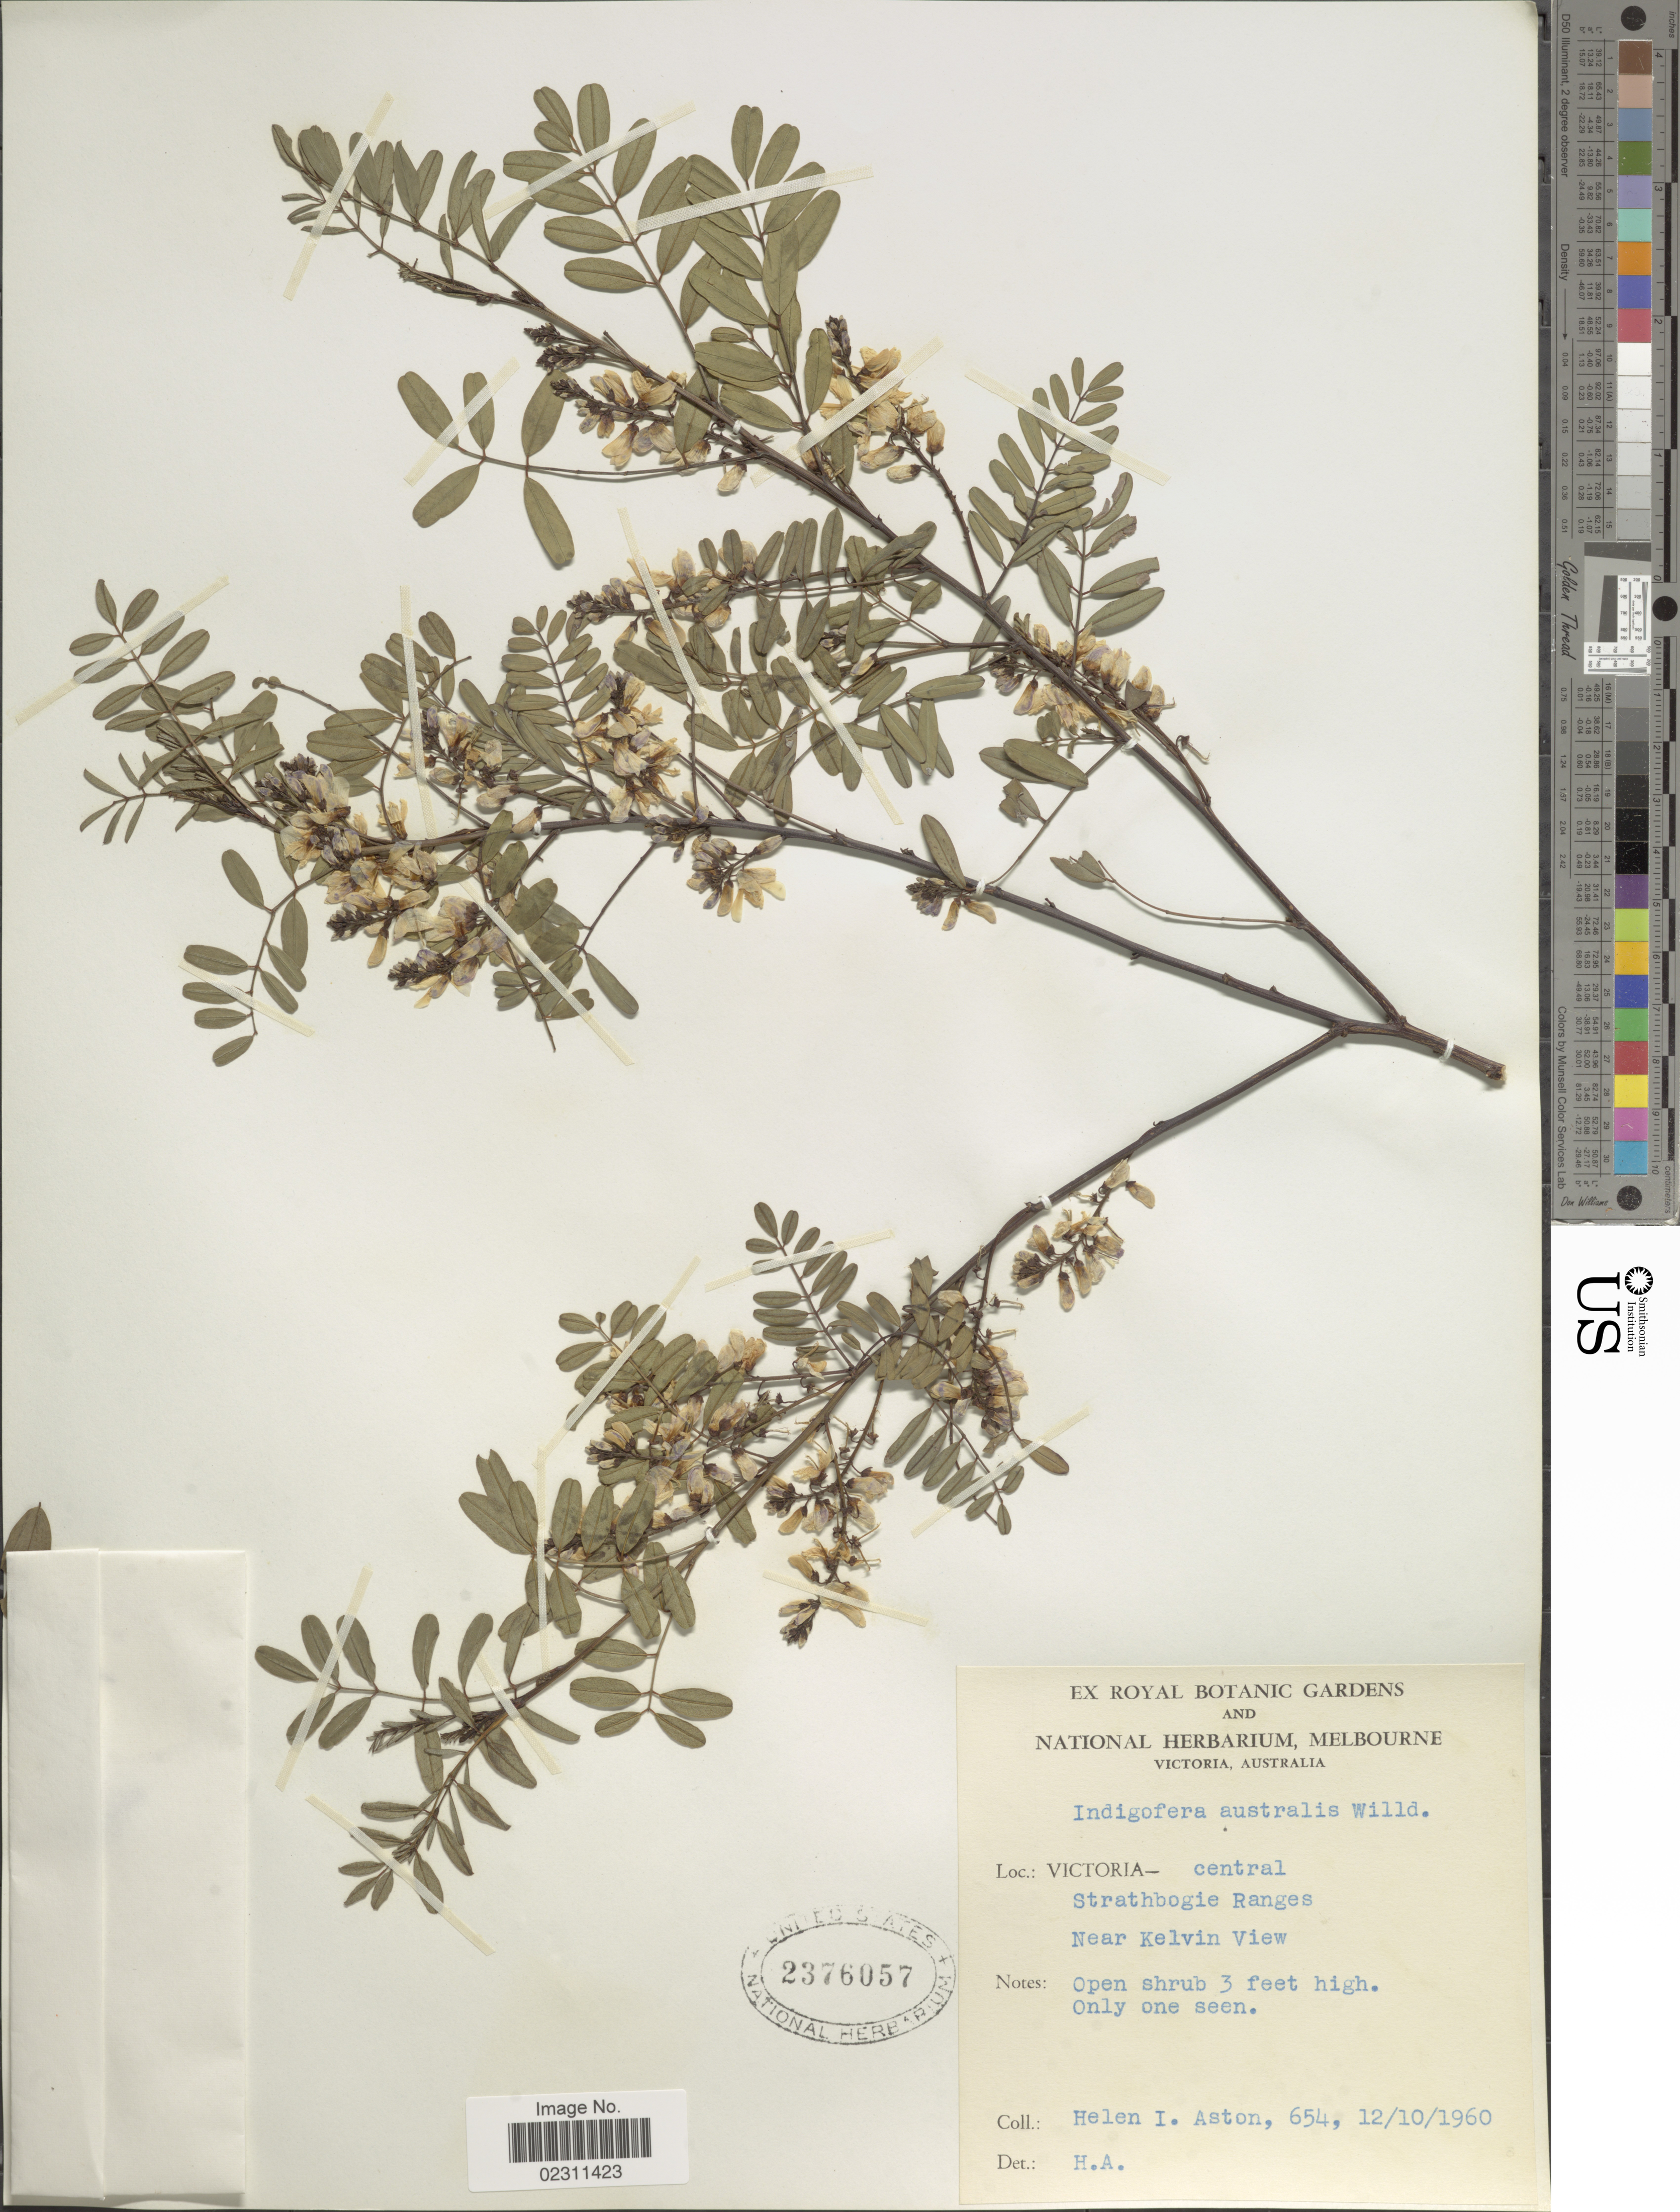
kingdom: Plantae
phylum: Tracheophyta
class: Magnoliopsida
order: Fabales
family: Fabaceae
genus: Indigofera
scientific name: Indigofera australis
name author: Willd.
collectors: H. I. Aston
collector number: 654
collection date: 1960-10-12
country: Australia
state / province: Victoria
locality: Victoria - central Strathbogie Ranges. Near Kelvin View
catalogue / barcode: US 2376057